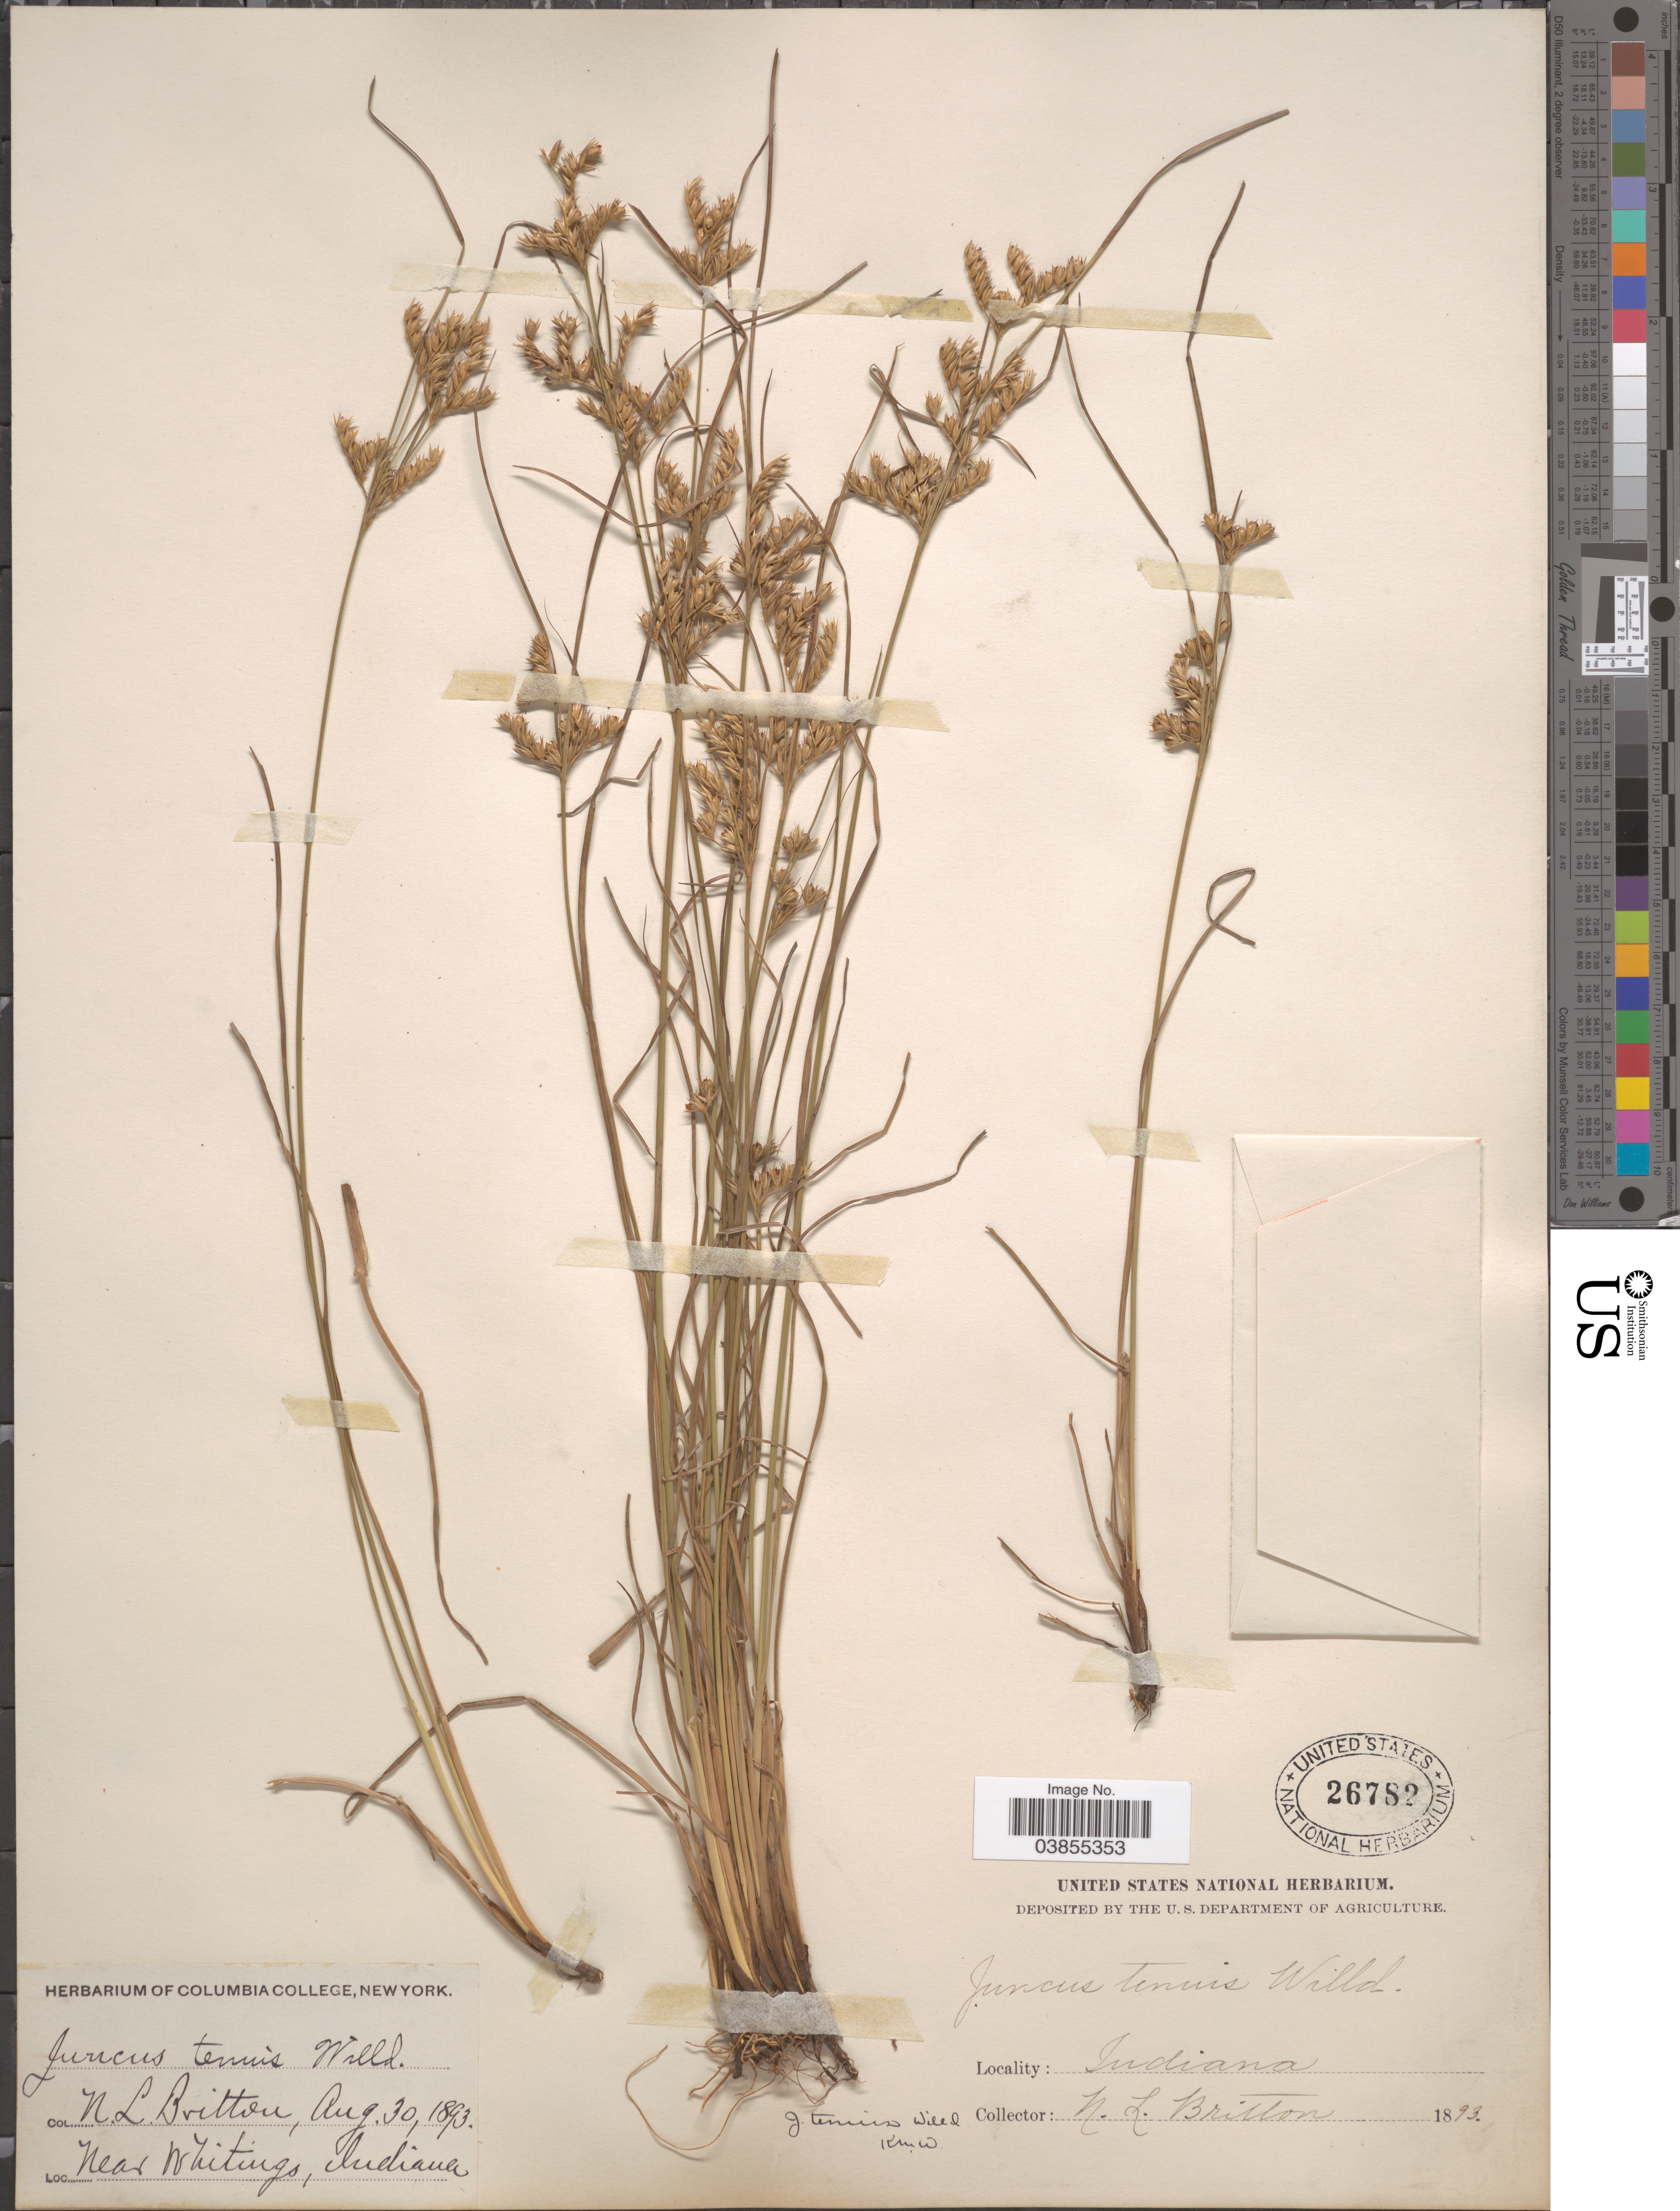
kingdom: Plantae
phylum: Tracheophyta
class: Liliopsida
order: Poales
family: Juncaceae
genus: Juncus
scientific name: Juncus monostichus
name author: Bartlett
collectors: Mrs. N. L. Britton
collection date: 1893-08-30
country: United States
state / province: Indiana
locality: Near Whitings.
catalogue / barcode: US 26782